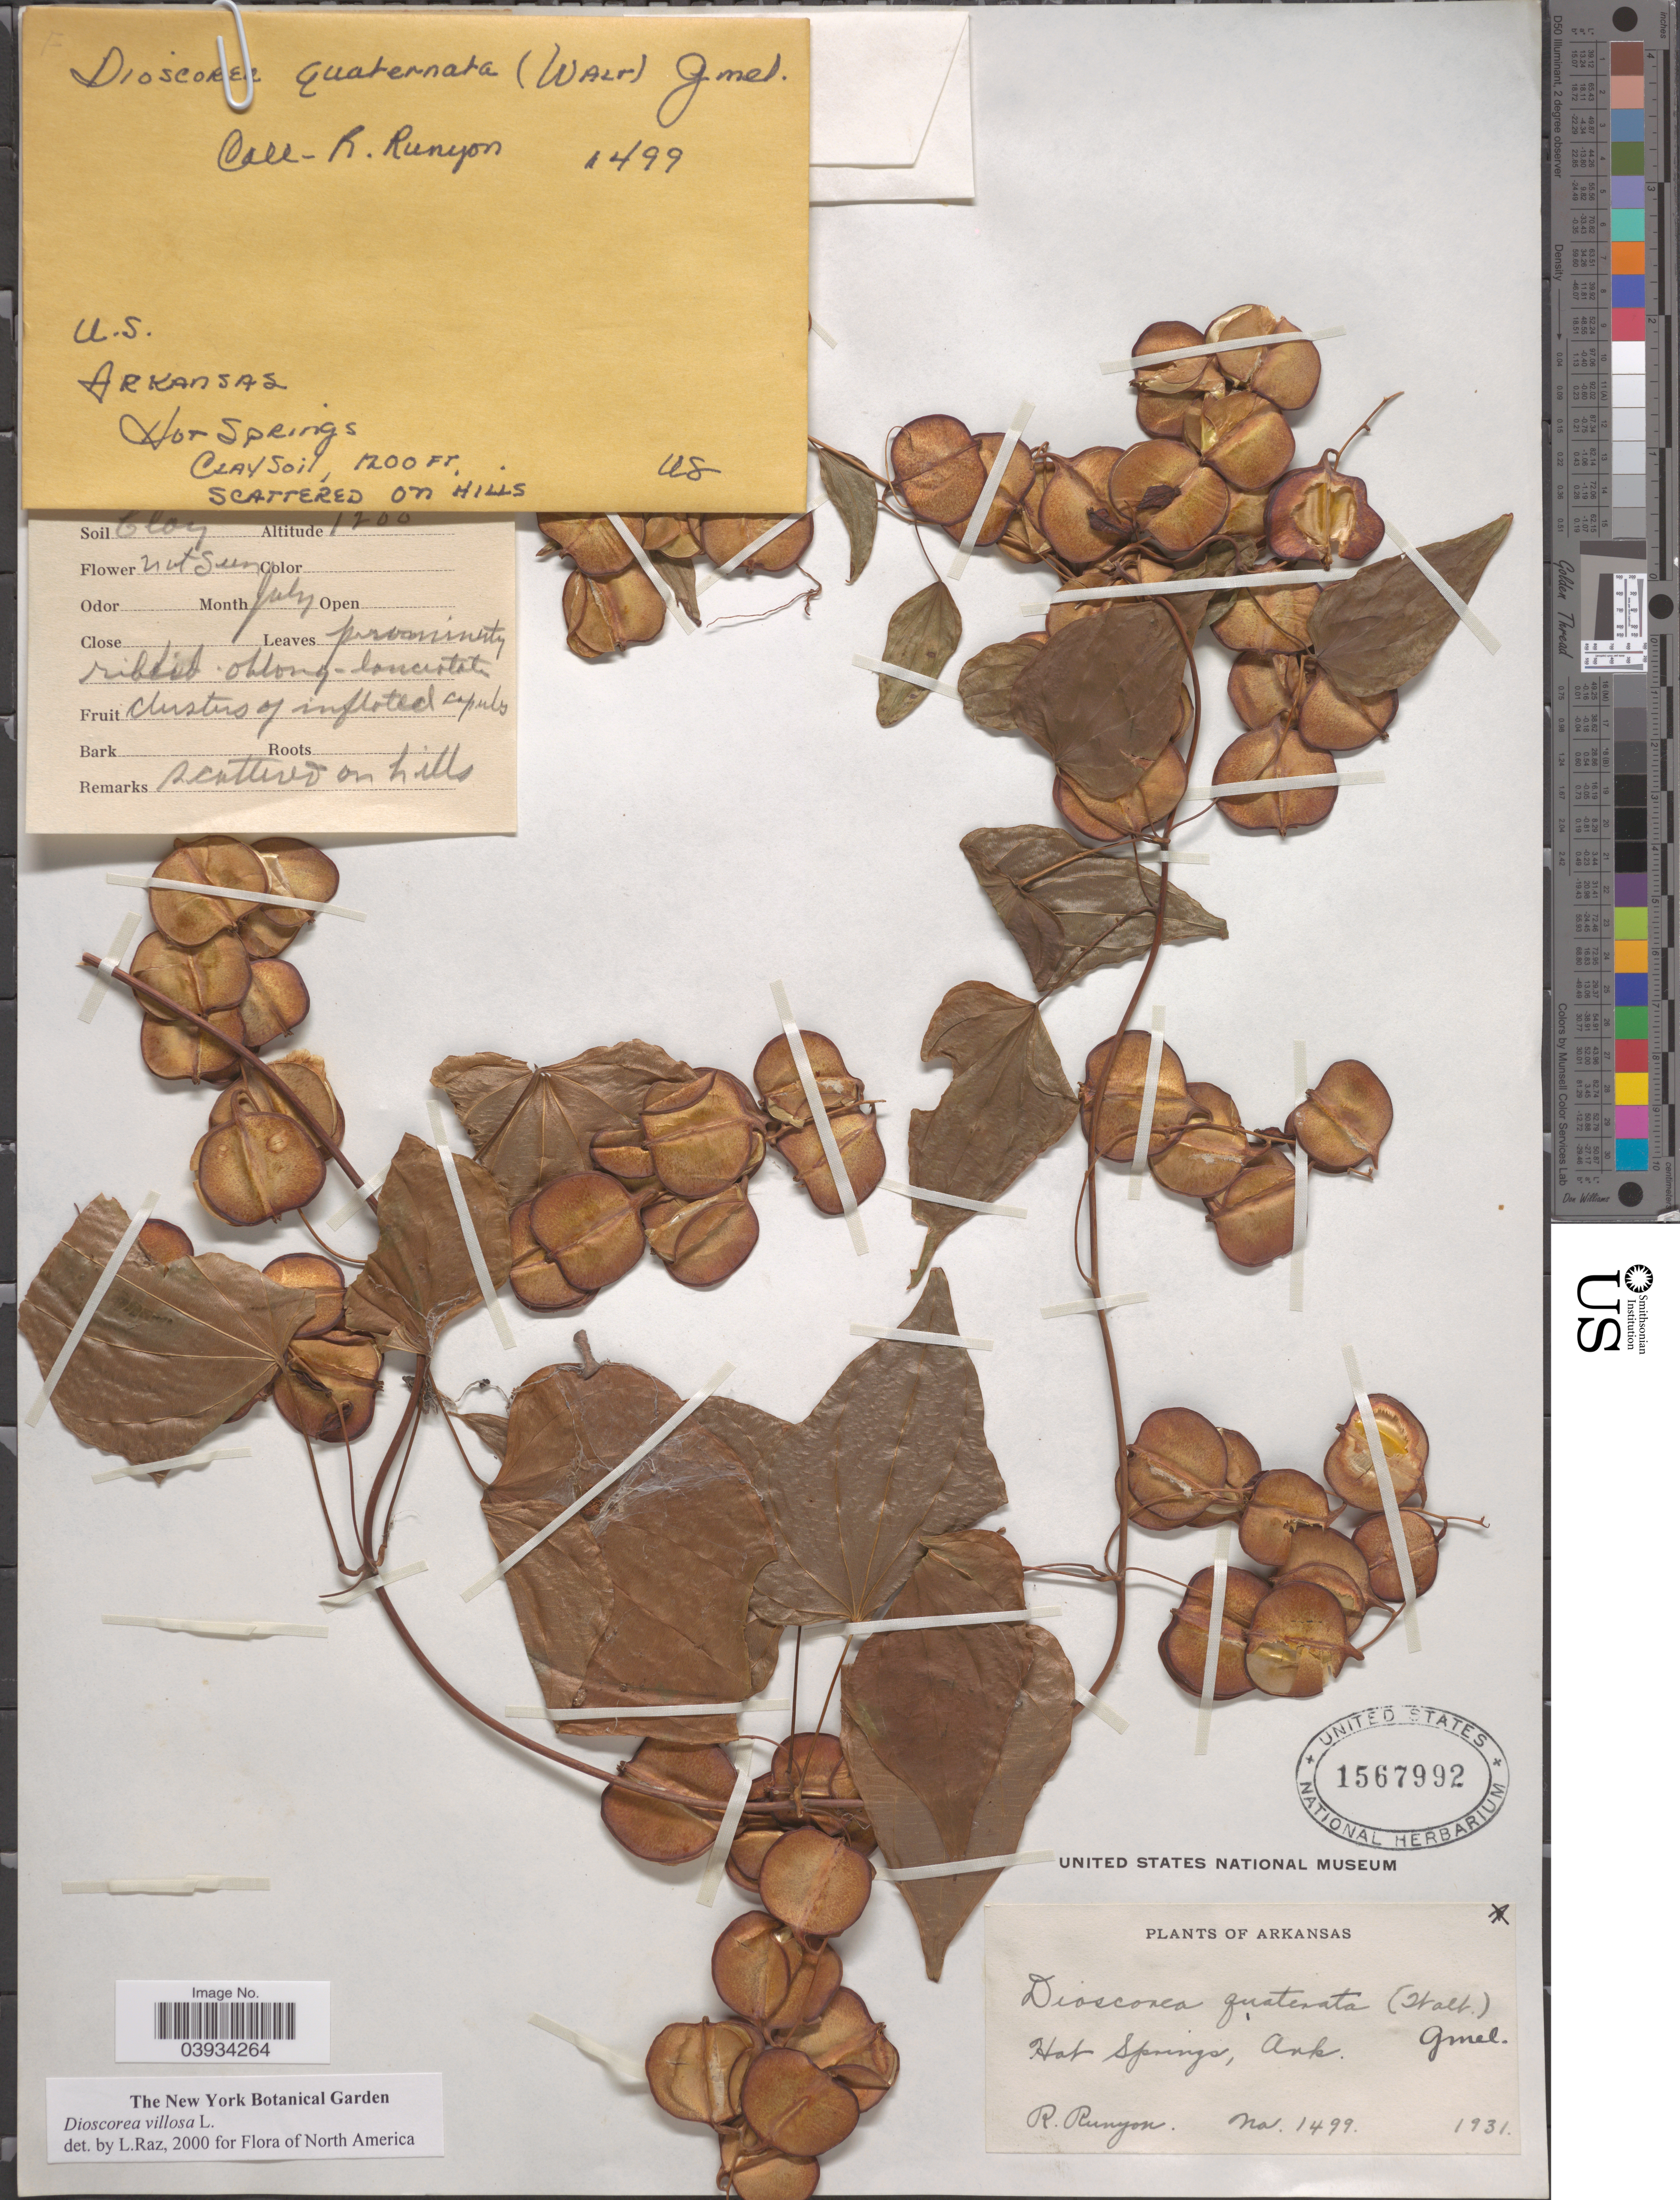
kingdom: Plantae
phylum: Tracheophyta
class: Liliopsida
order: Dioscoreales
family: Dioscoreaceae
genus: Dioscorea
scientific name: Dioscorea villosa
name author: L.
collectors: R. Runyon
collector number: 1499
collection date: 1931-07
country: United States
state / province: Arkansas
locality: Hot Springs.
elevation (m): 366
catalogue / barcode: US 1567992